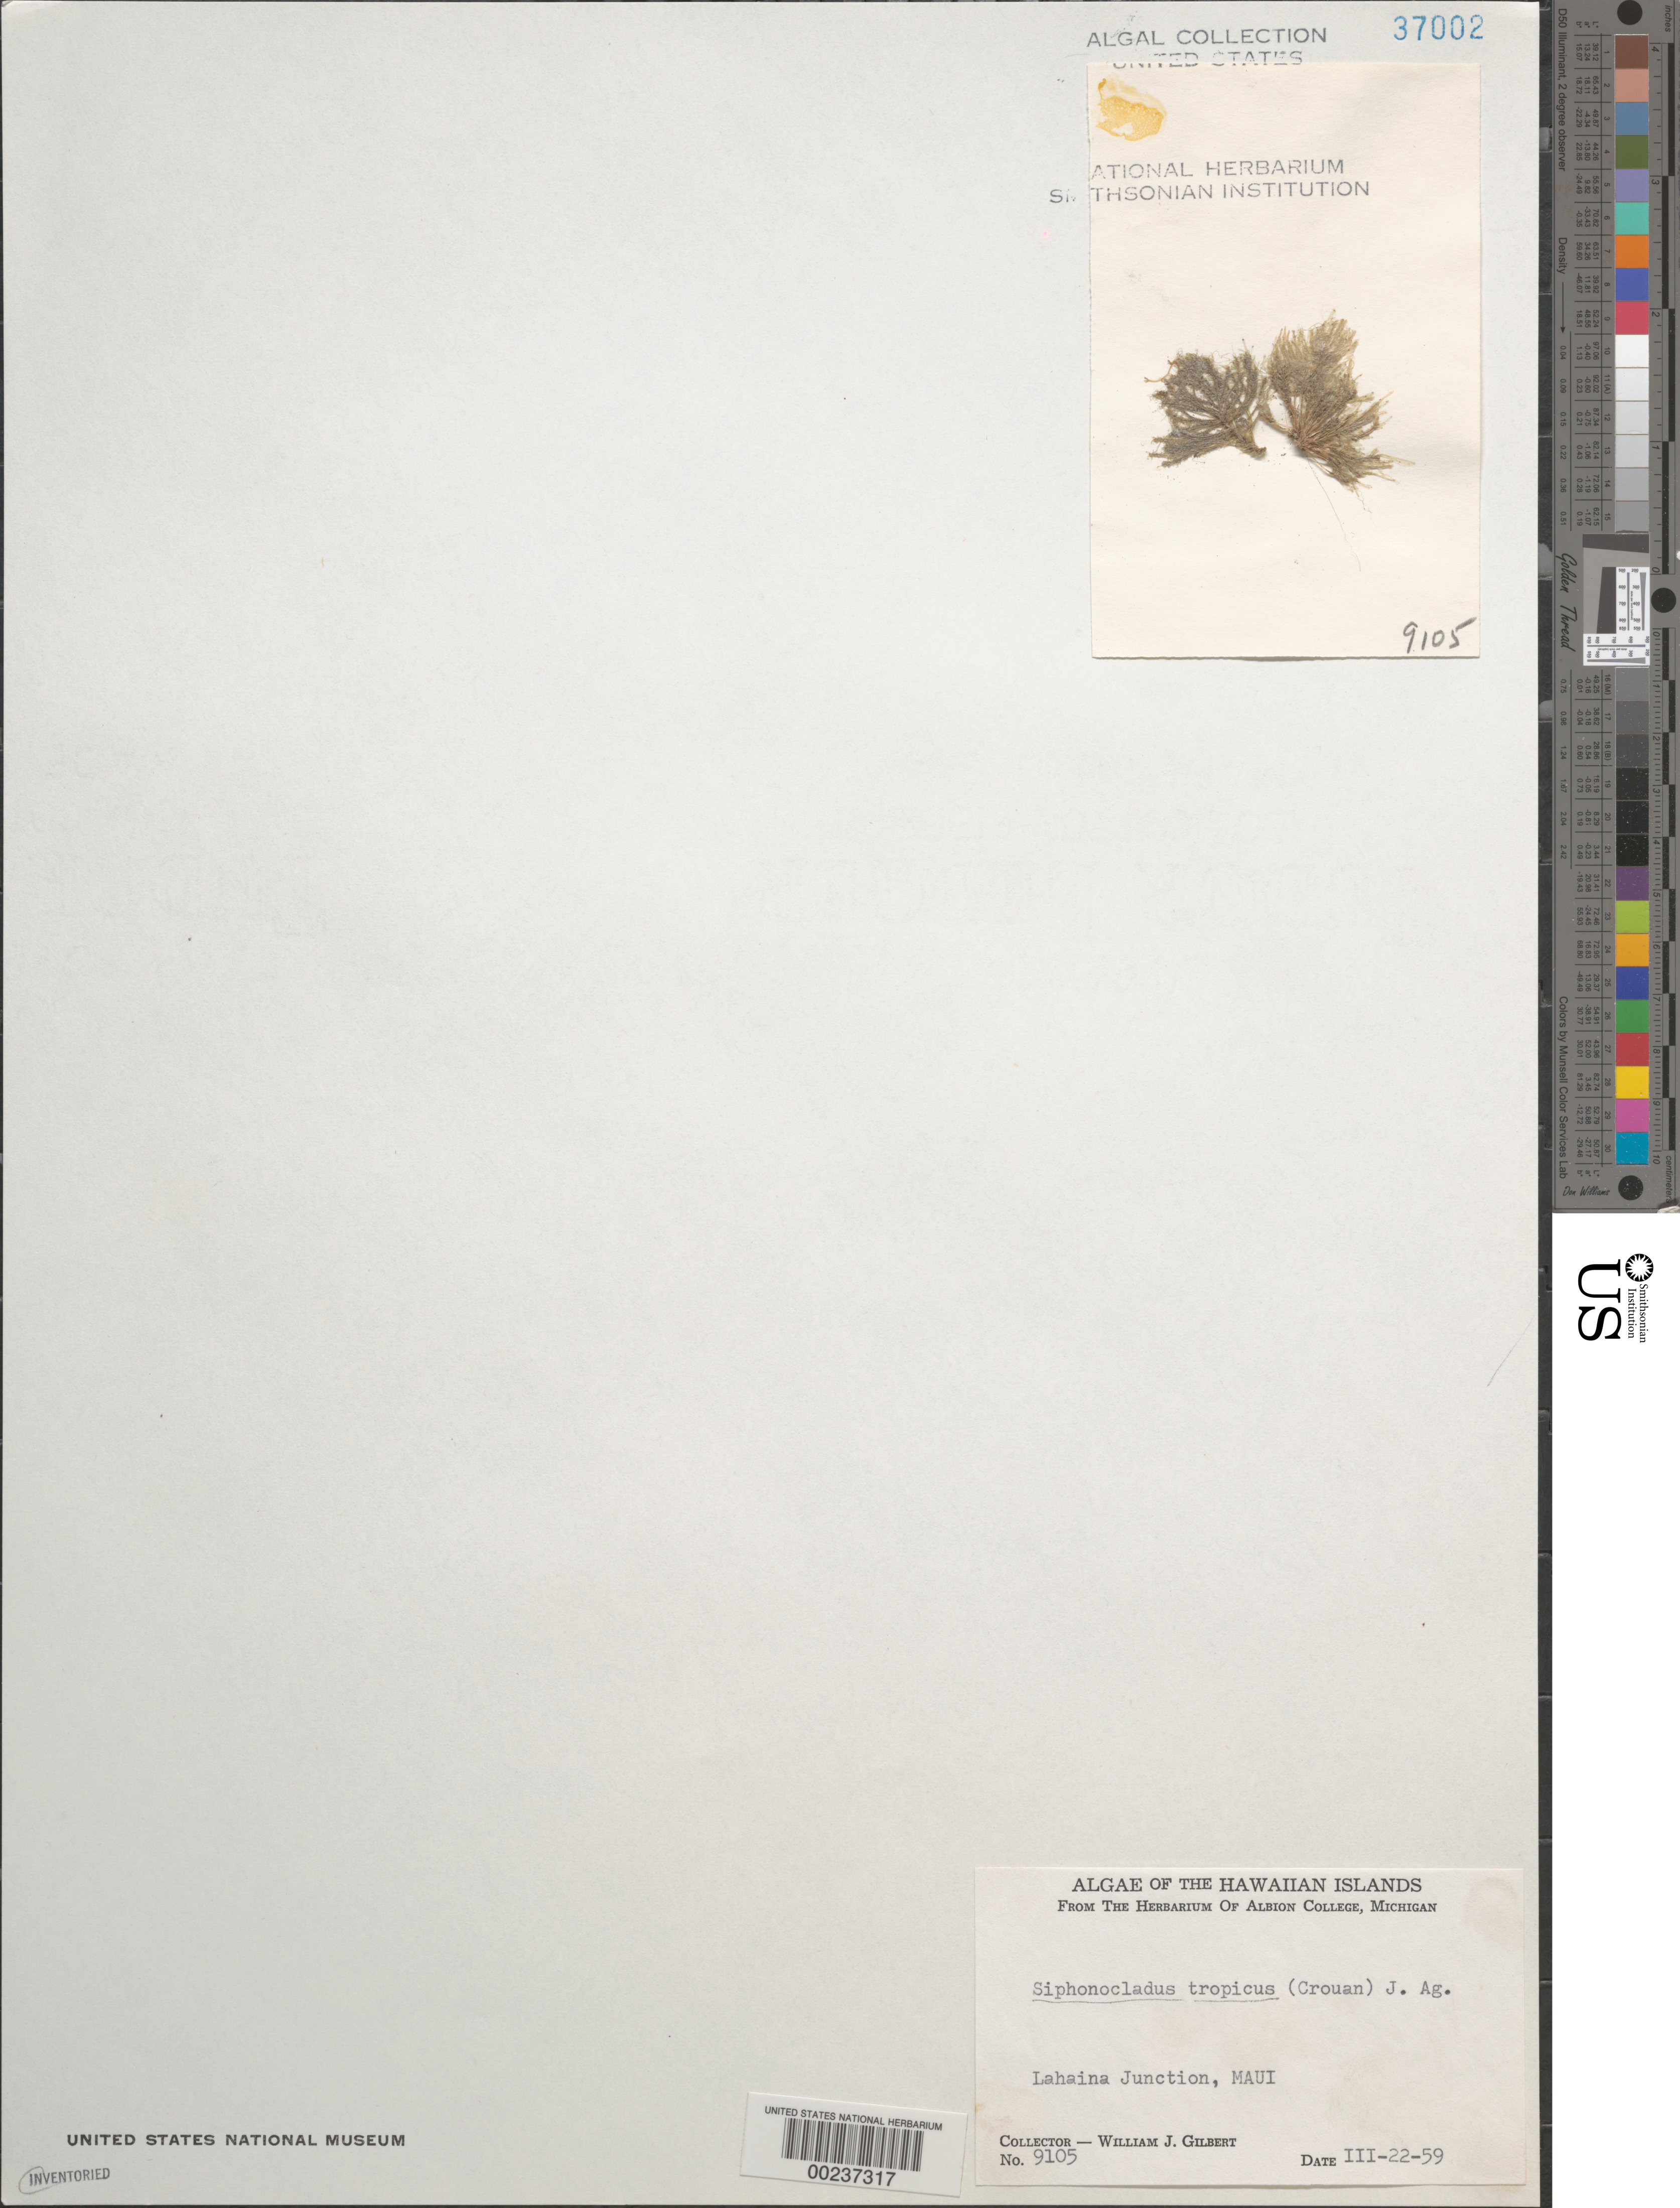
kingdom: Plantae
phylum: Chlorophyta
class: Ulvophyceae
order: Siphonocladales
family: Siphonocladaceae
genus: Siphonocladus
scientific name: Siphonocladus tropicus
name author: (P. Crouan & H. Crouan) J. Agardh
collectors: W. J. Gilbert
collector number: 9105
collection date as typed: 22 Mar 1959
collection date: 1959-03-22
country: United States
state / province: Hawaii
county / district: Maui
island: Maui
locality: Lahaina Junction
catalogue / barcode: US 37002